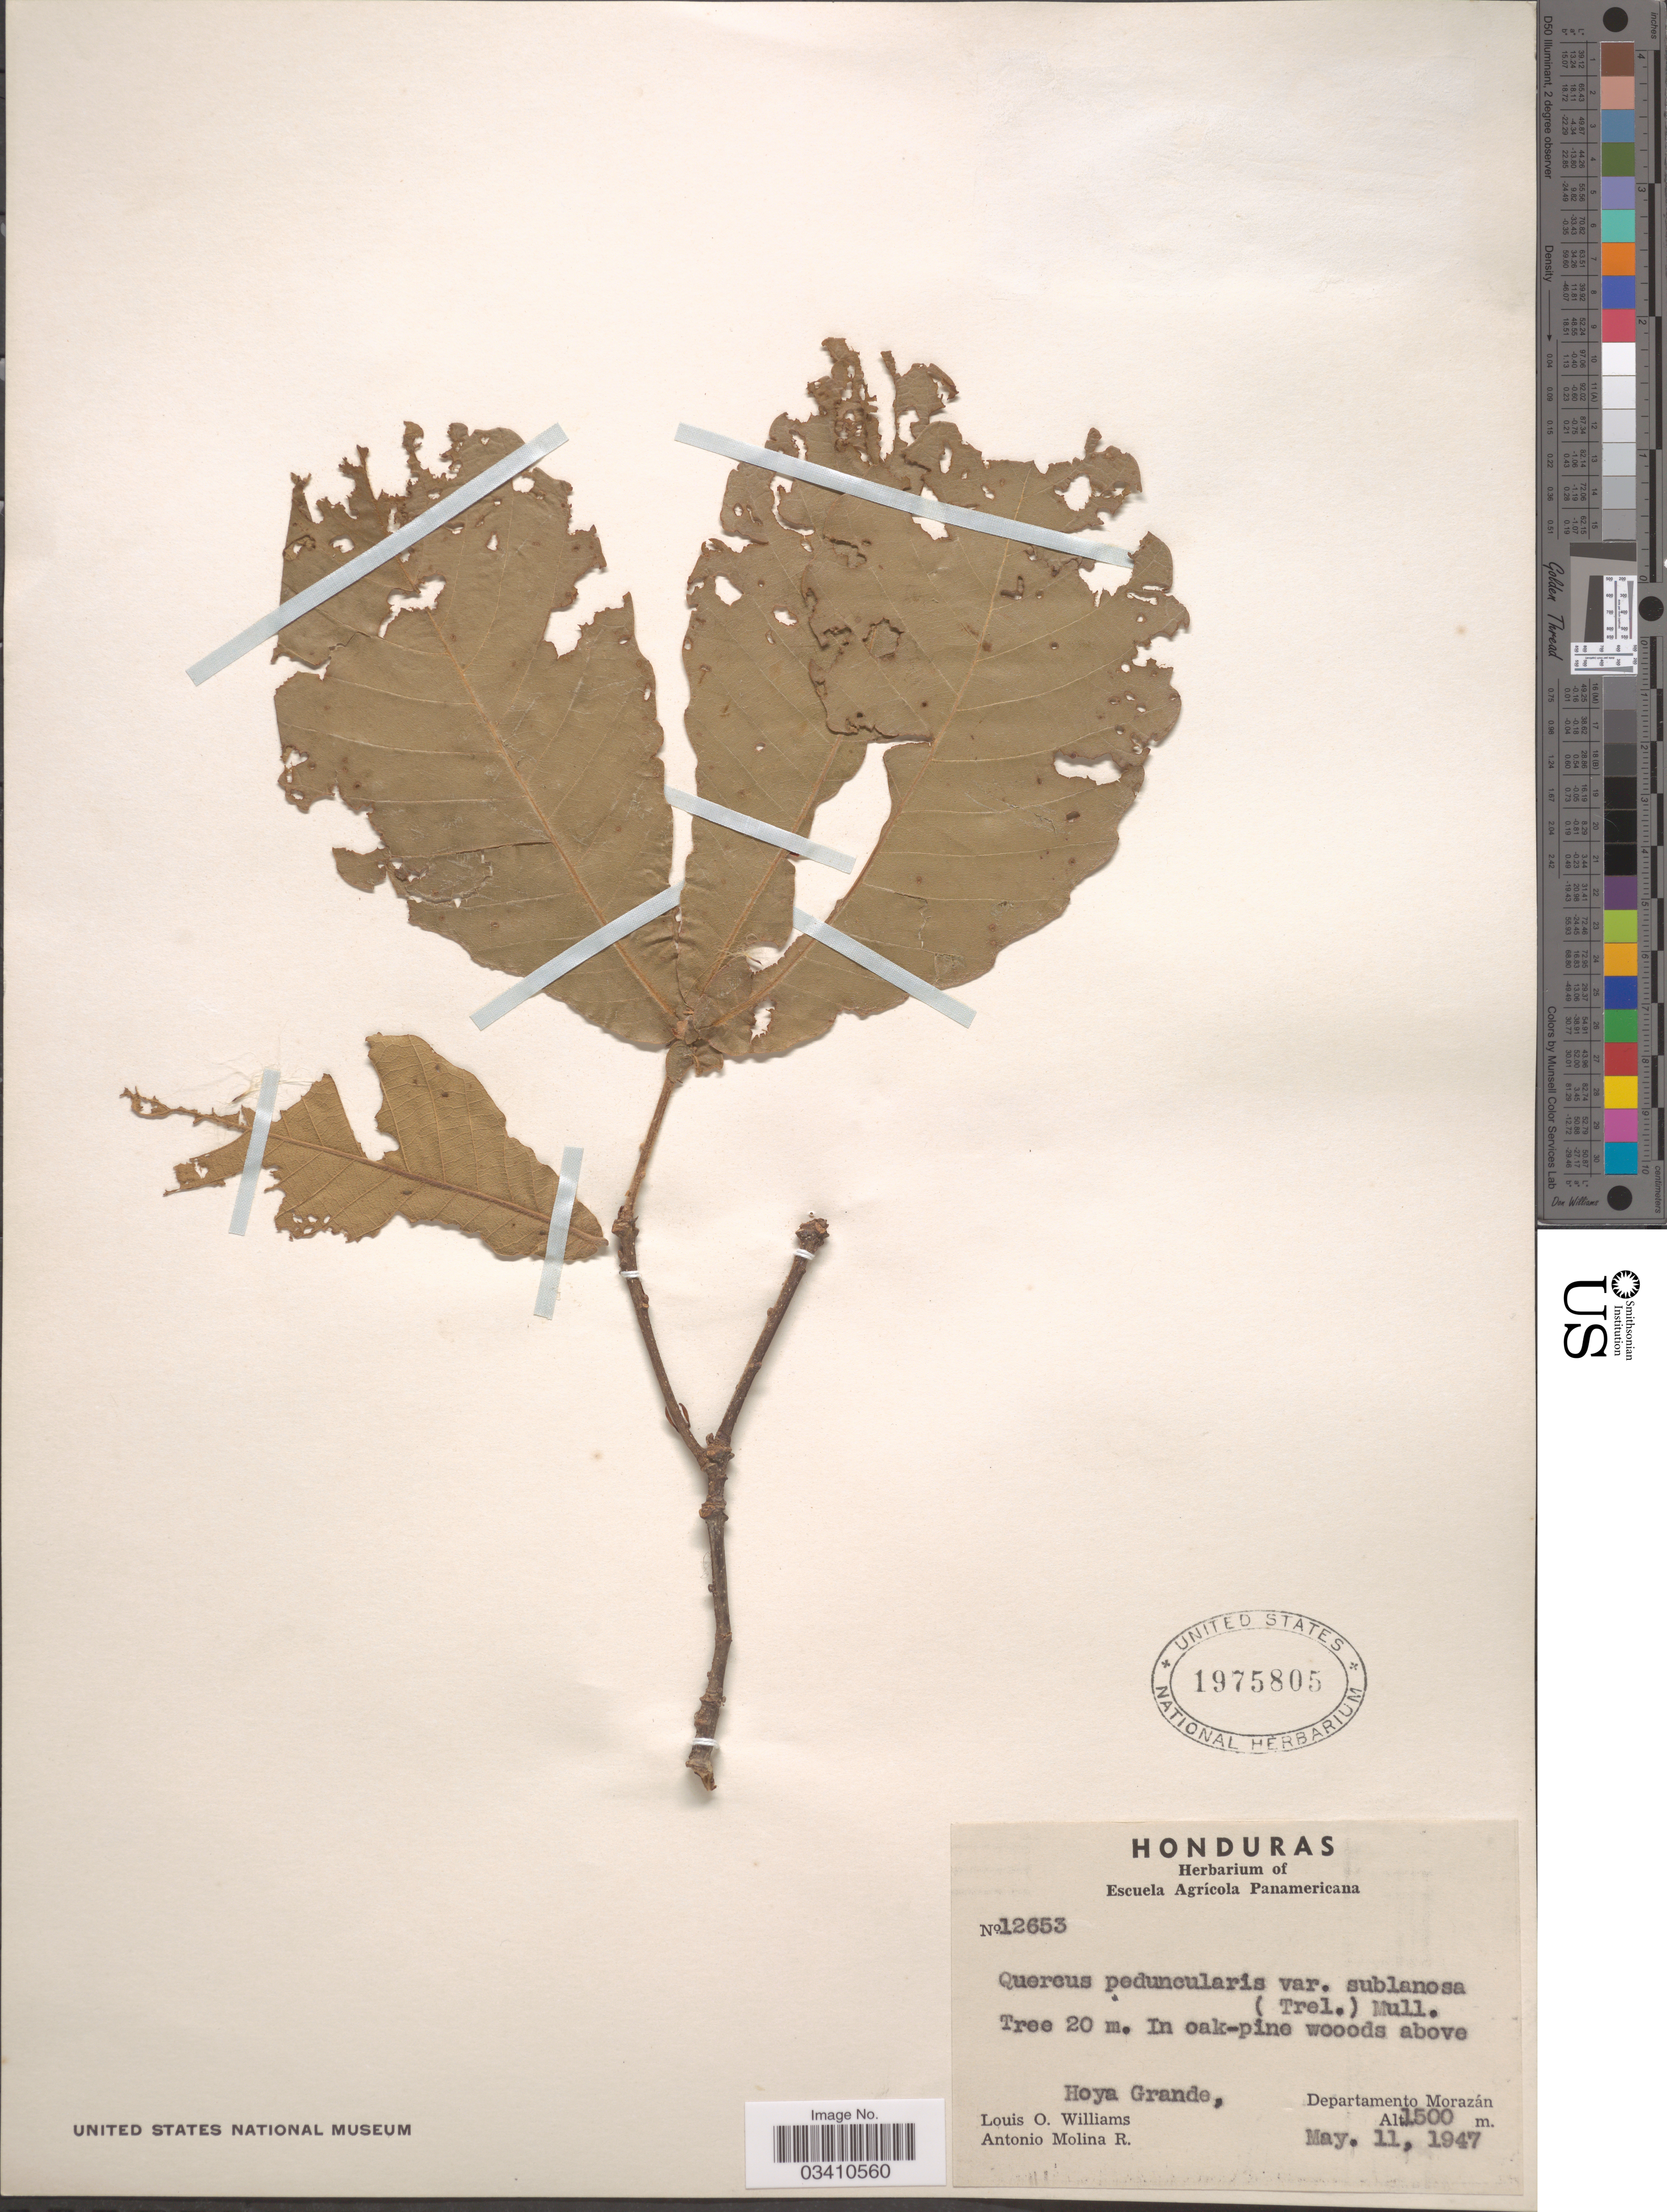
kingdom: Plantae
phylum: Tracheophyta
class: Magnoliopsida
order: Fagales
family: Fagaceae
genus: Quercus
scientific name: Quercus peduncularis var. sublanosa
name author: (Trel.) C.H. Müll.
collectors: L. O. Williams & A. Molina R.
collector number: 12653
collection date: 1947-05-11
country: Honduras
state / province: Fco. Morazán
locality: Above Hoya Grande, Departamento Morazán.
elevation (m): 1500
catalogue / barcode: US 1975805